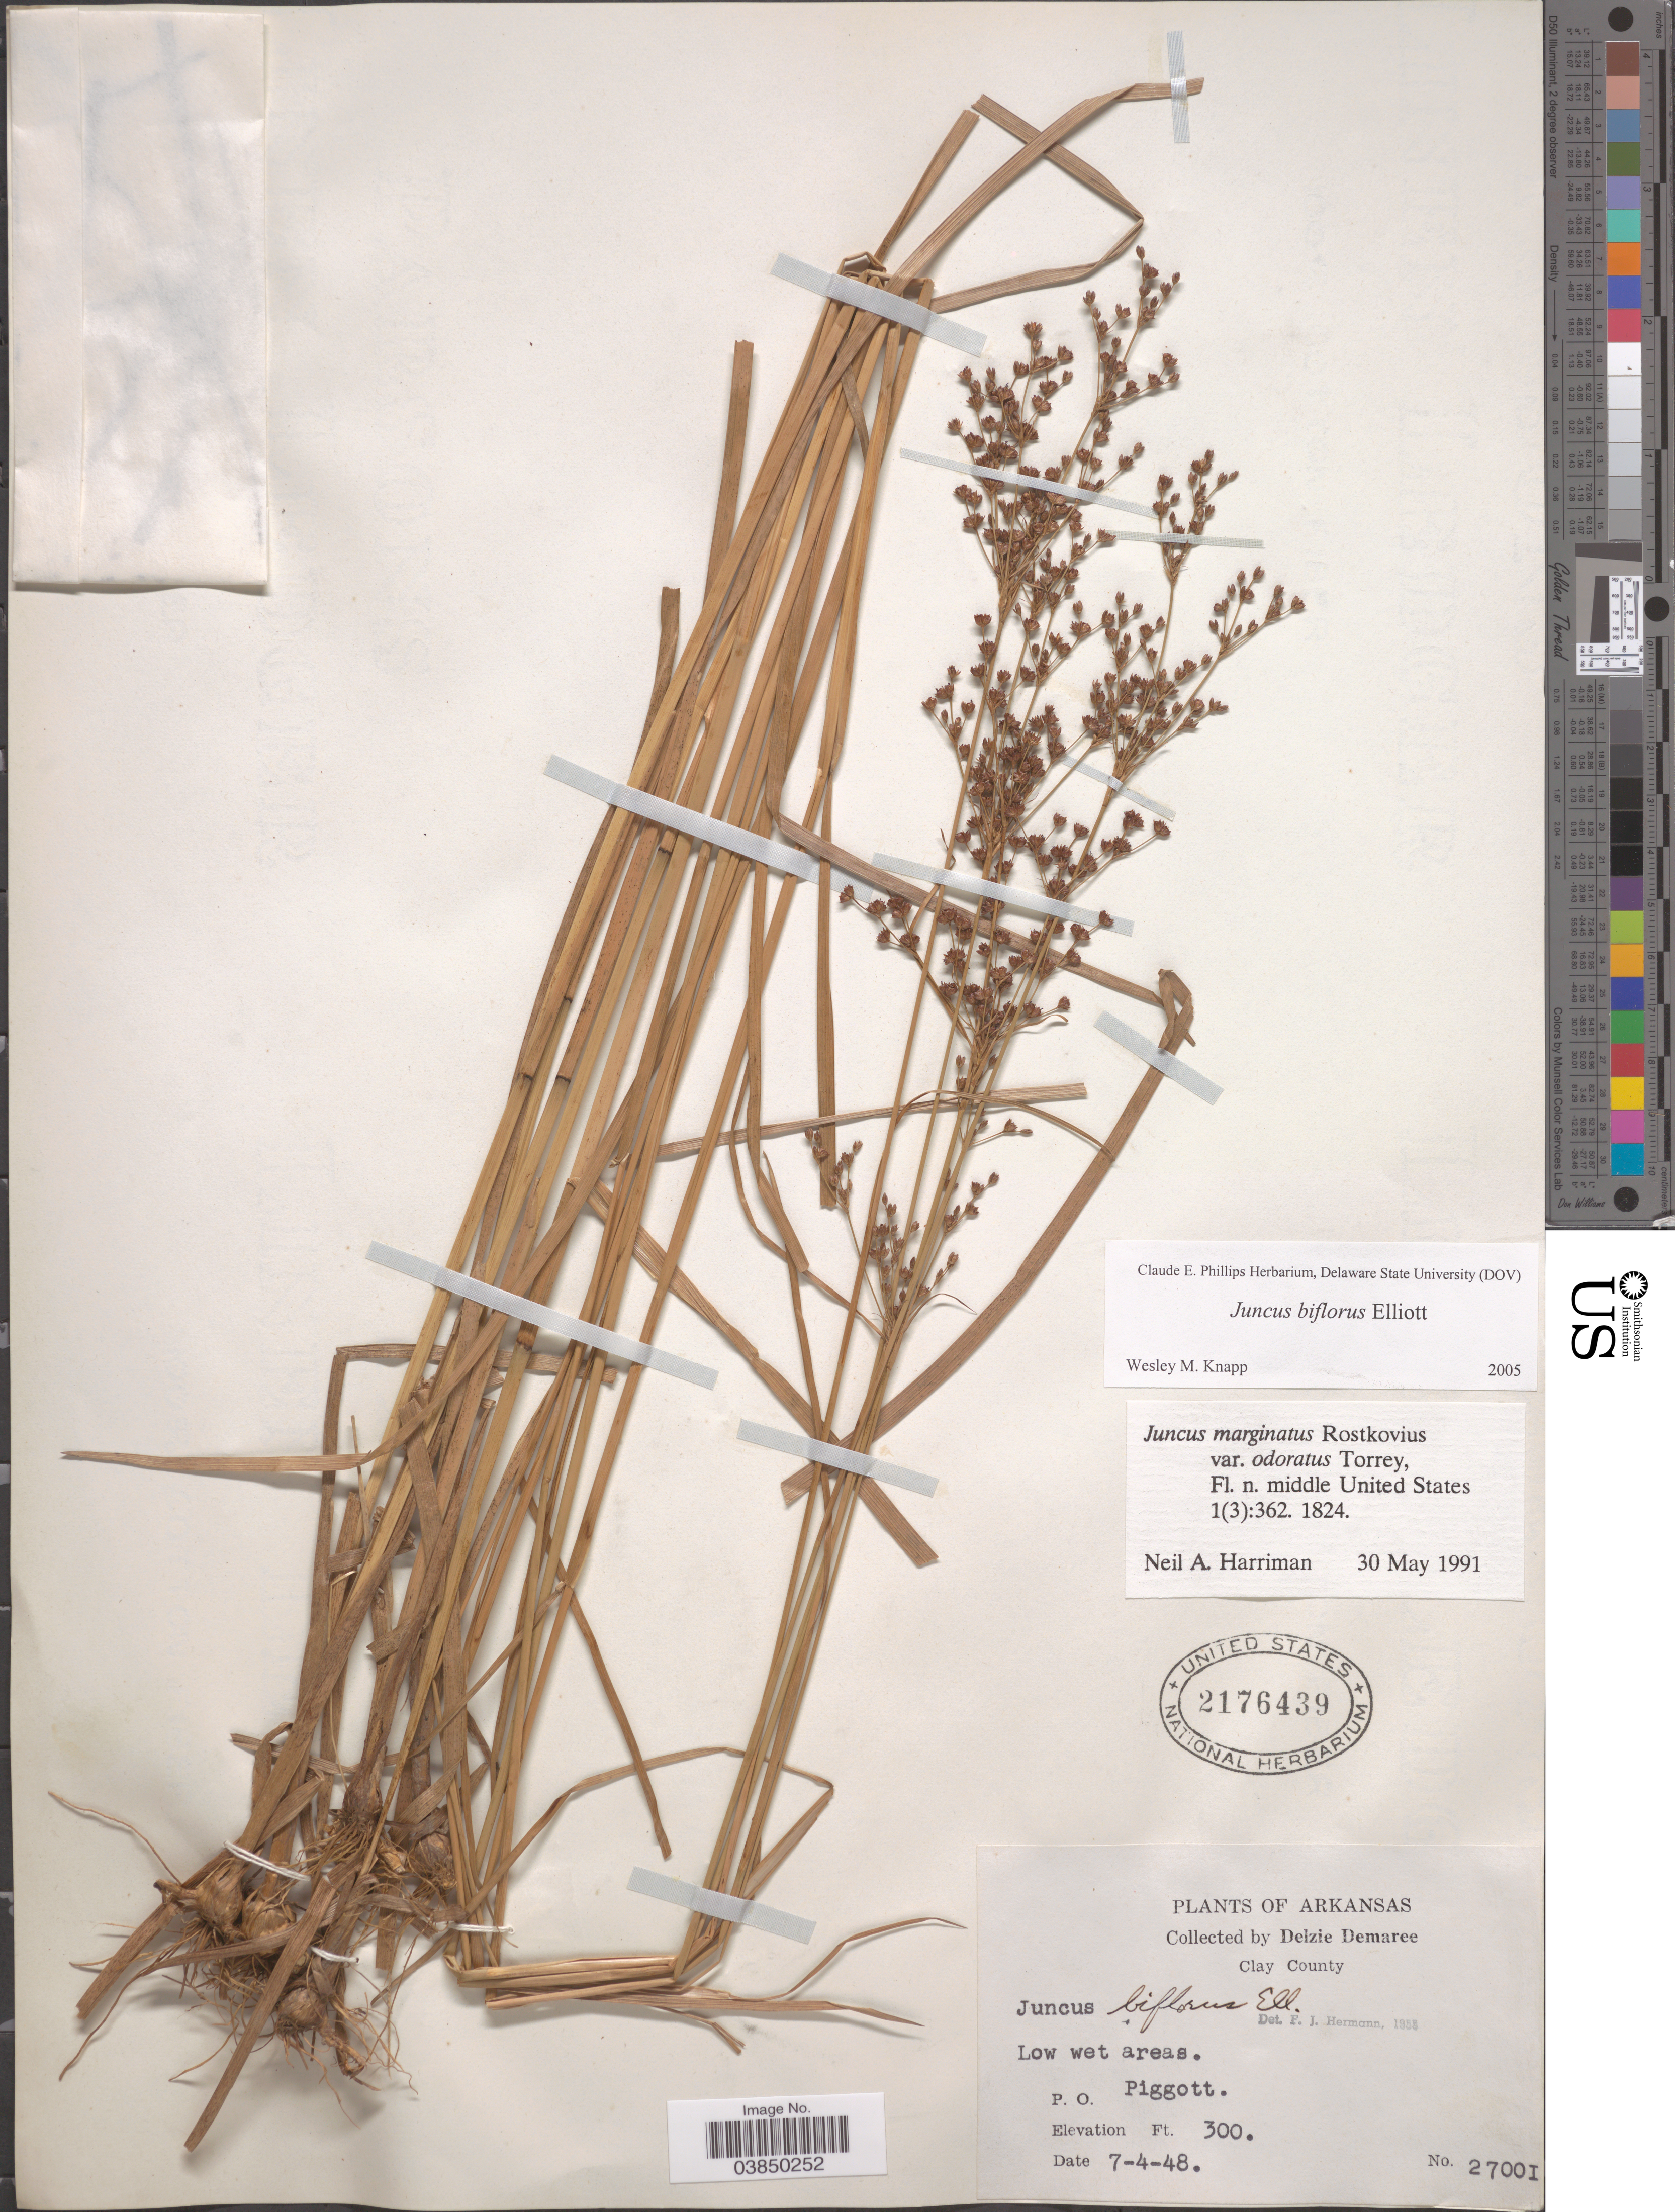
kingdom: Plantae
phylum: Tracheophyta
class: Liliopsida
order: Poales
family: Juncaceae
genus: Juncus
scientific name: Juncus biflorus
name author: Ell.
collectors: D. Demaree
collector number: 2700I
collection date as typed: Transcribed d/m/y: 4/7/48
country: United States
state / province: Arkansas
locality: Clay County. P.O. Piggott.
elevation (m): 91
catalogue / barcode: US 2176439